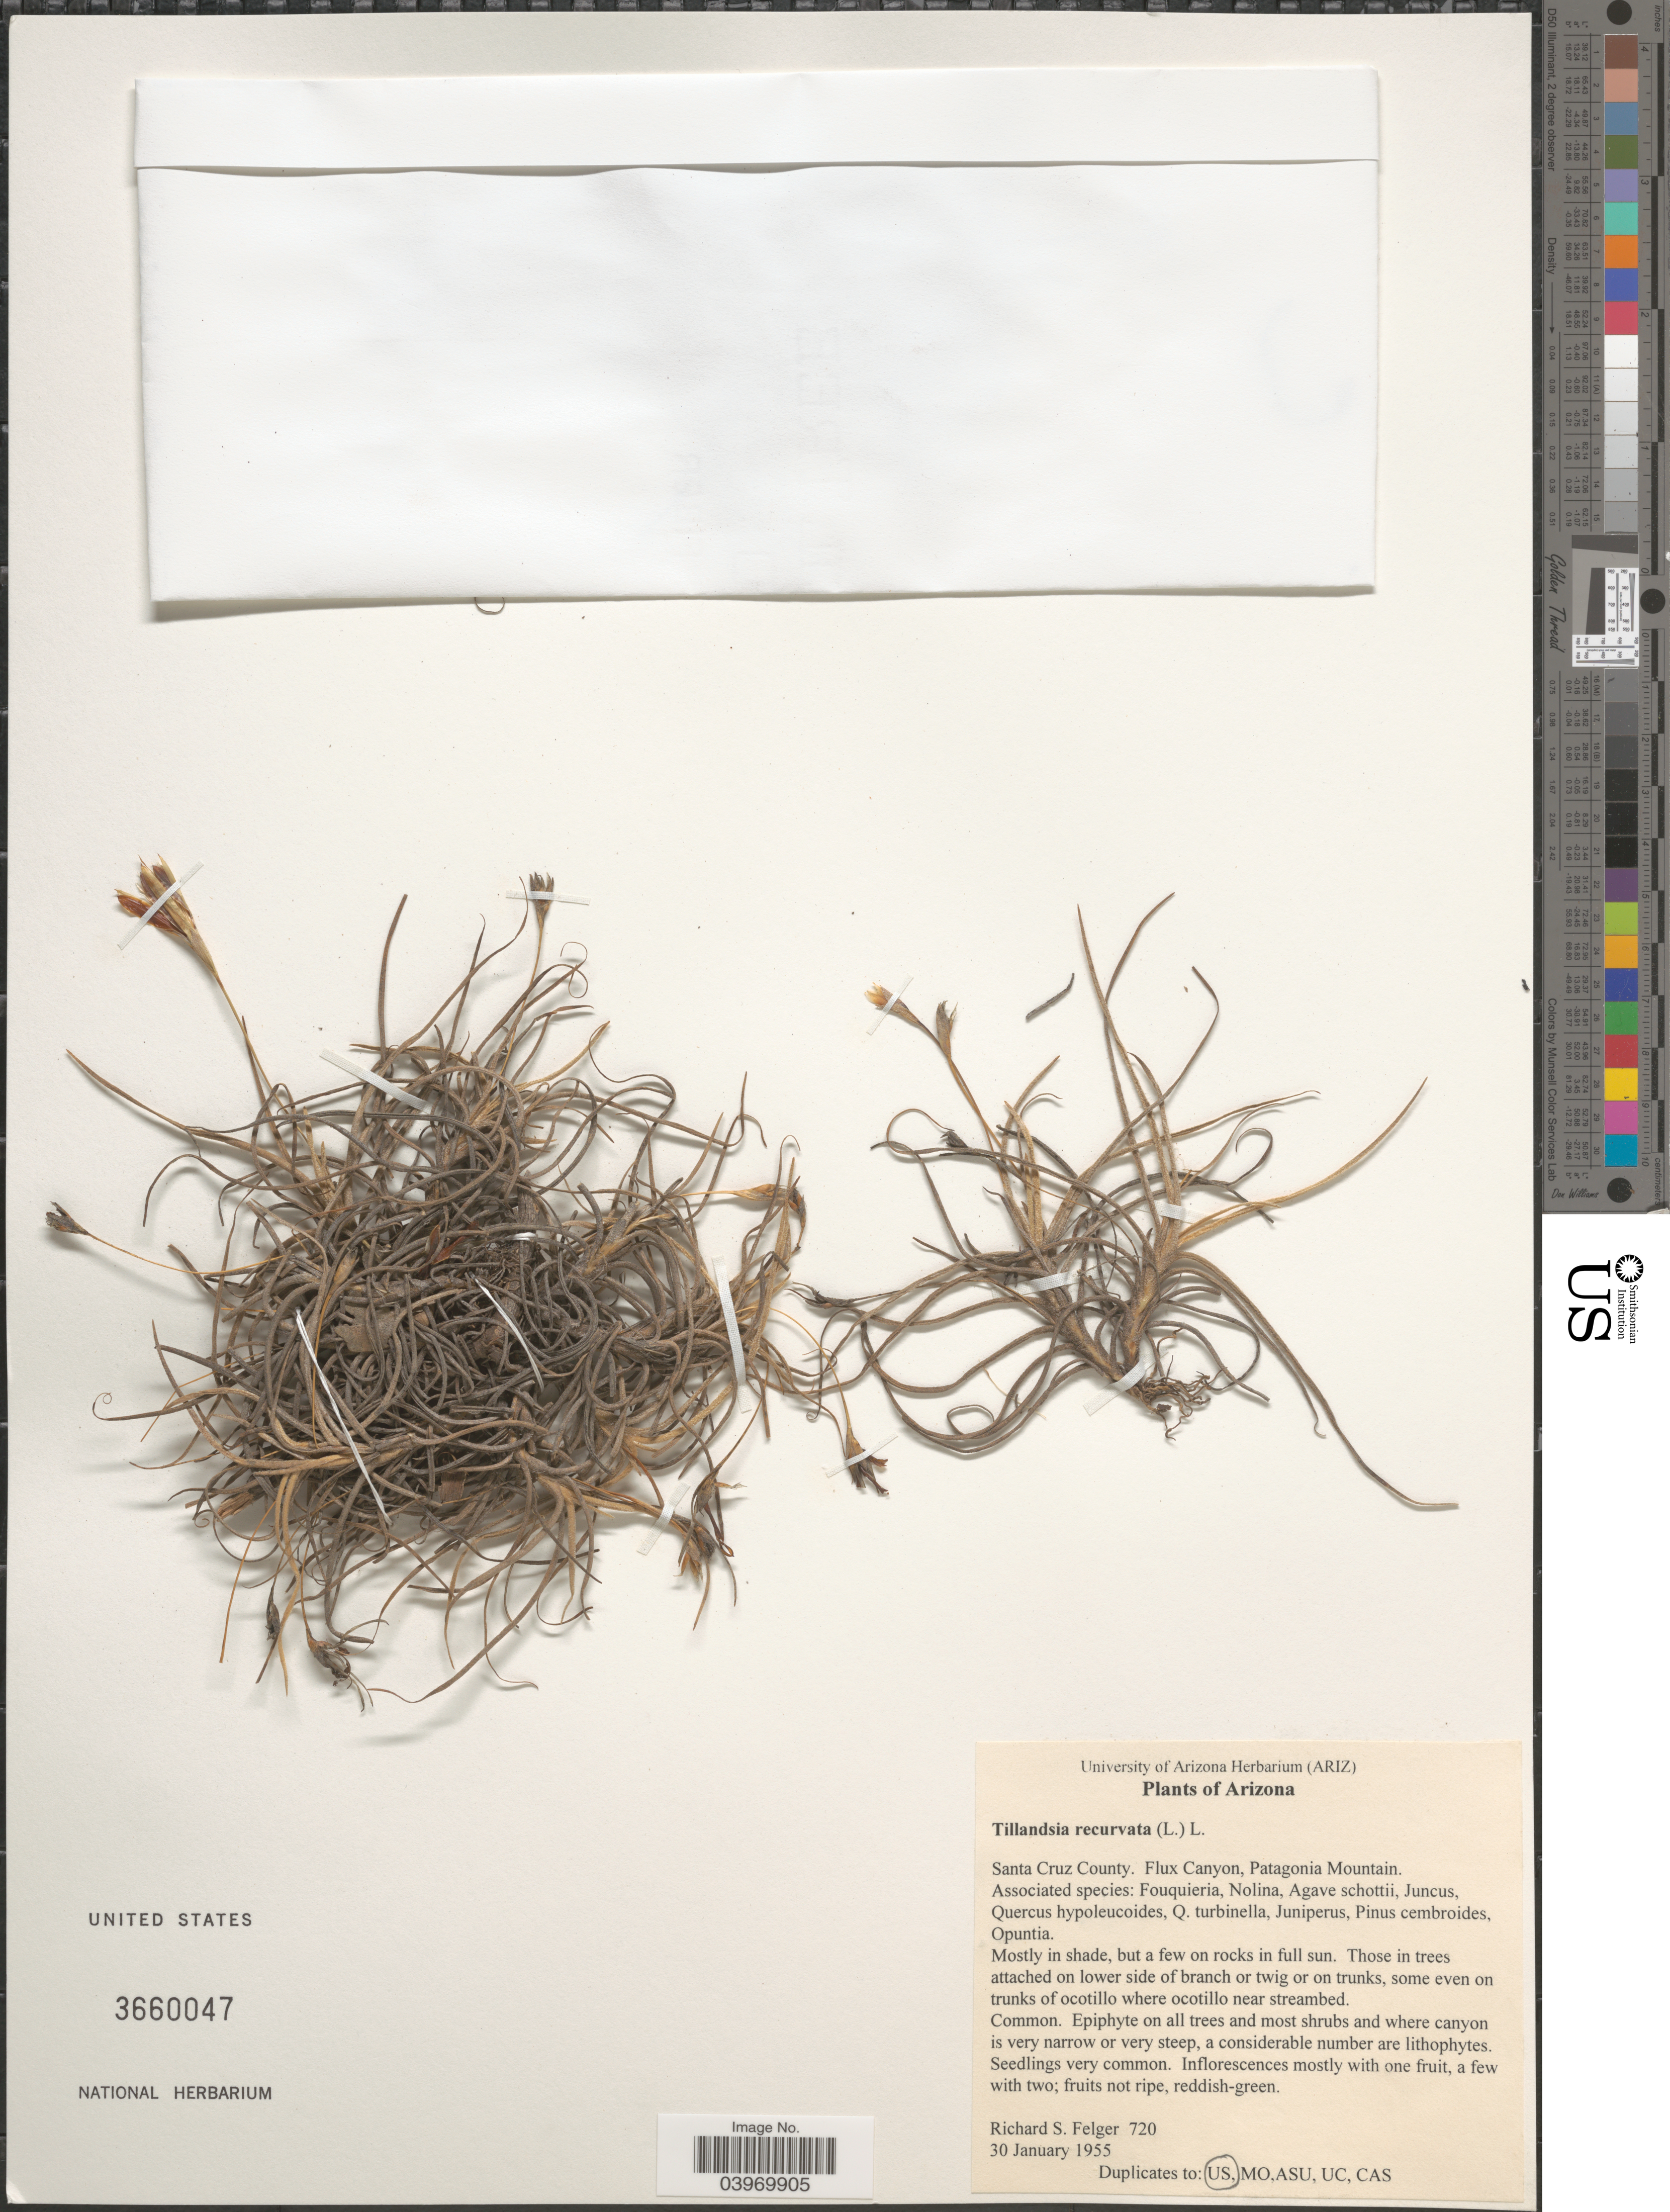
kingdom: Plantae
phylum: Tracheophyta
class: Liliopsida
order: Poales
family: Bromeliaceae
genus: Tillandsia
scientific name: Tillandsia recurvata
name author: L.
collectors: R. S. Felger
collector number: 720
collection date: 1955-01-30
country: United States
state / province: Arizona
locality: Santa Cruz County. Flux Canyon, Patagonia Mountain.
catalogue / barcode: US 3660047